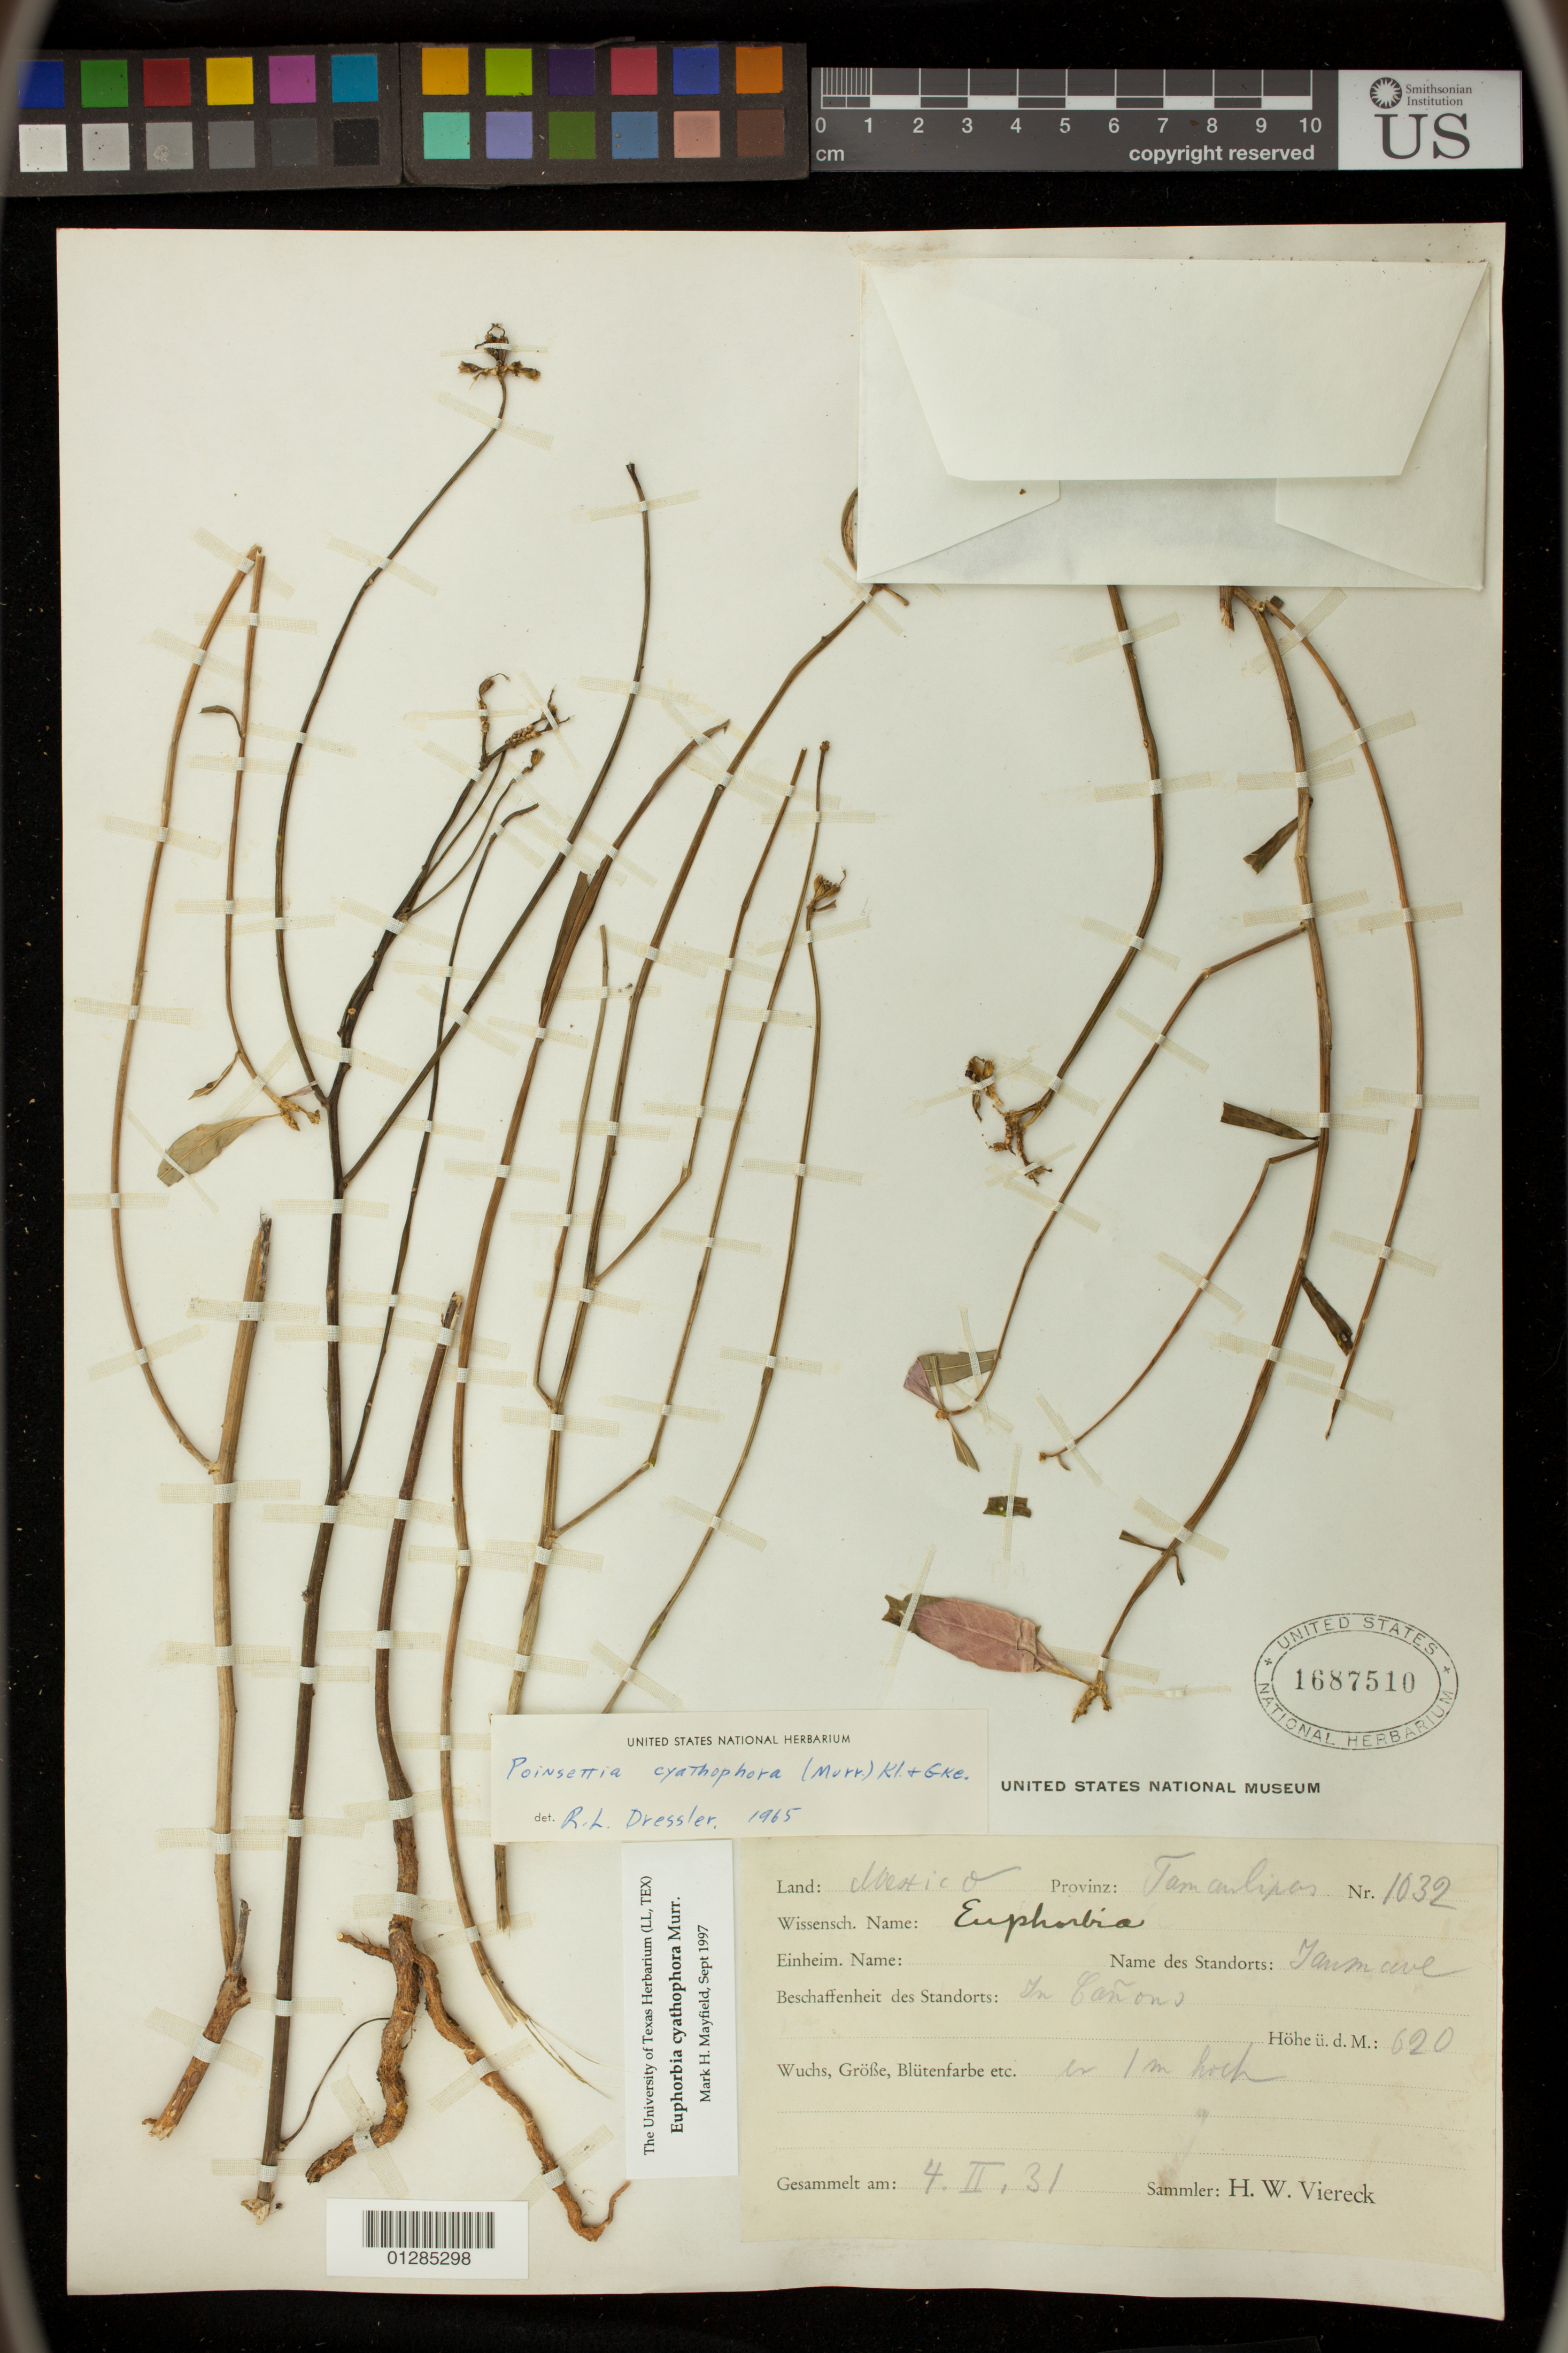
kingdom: Plantae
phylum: Tracheophyta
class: Magnoliopsida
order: Malpighiales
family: Euphorbiaceae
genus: Euphorbia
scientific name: Euphorbia heterophylla var. cyathophora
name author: (Murr.) Griseb.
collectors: H. W. Viereck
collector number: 1032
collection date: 1931-02-04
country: Mexico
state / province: Tamaulipas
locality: Juamave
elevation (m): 620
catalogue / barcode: US 1687510